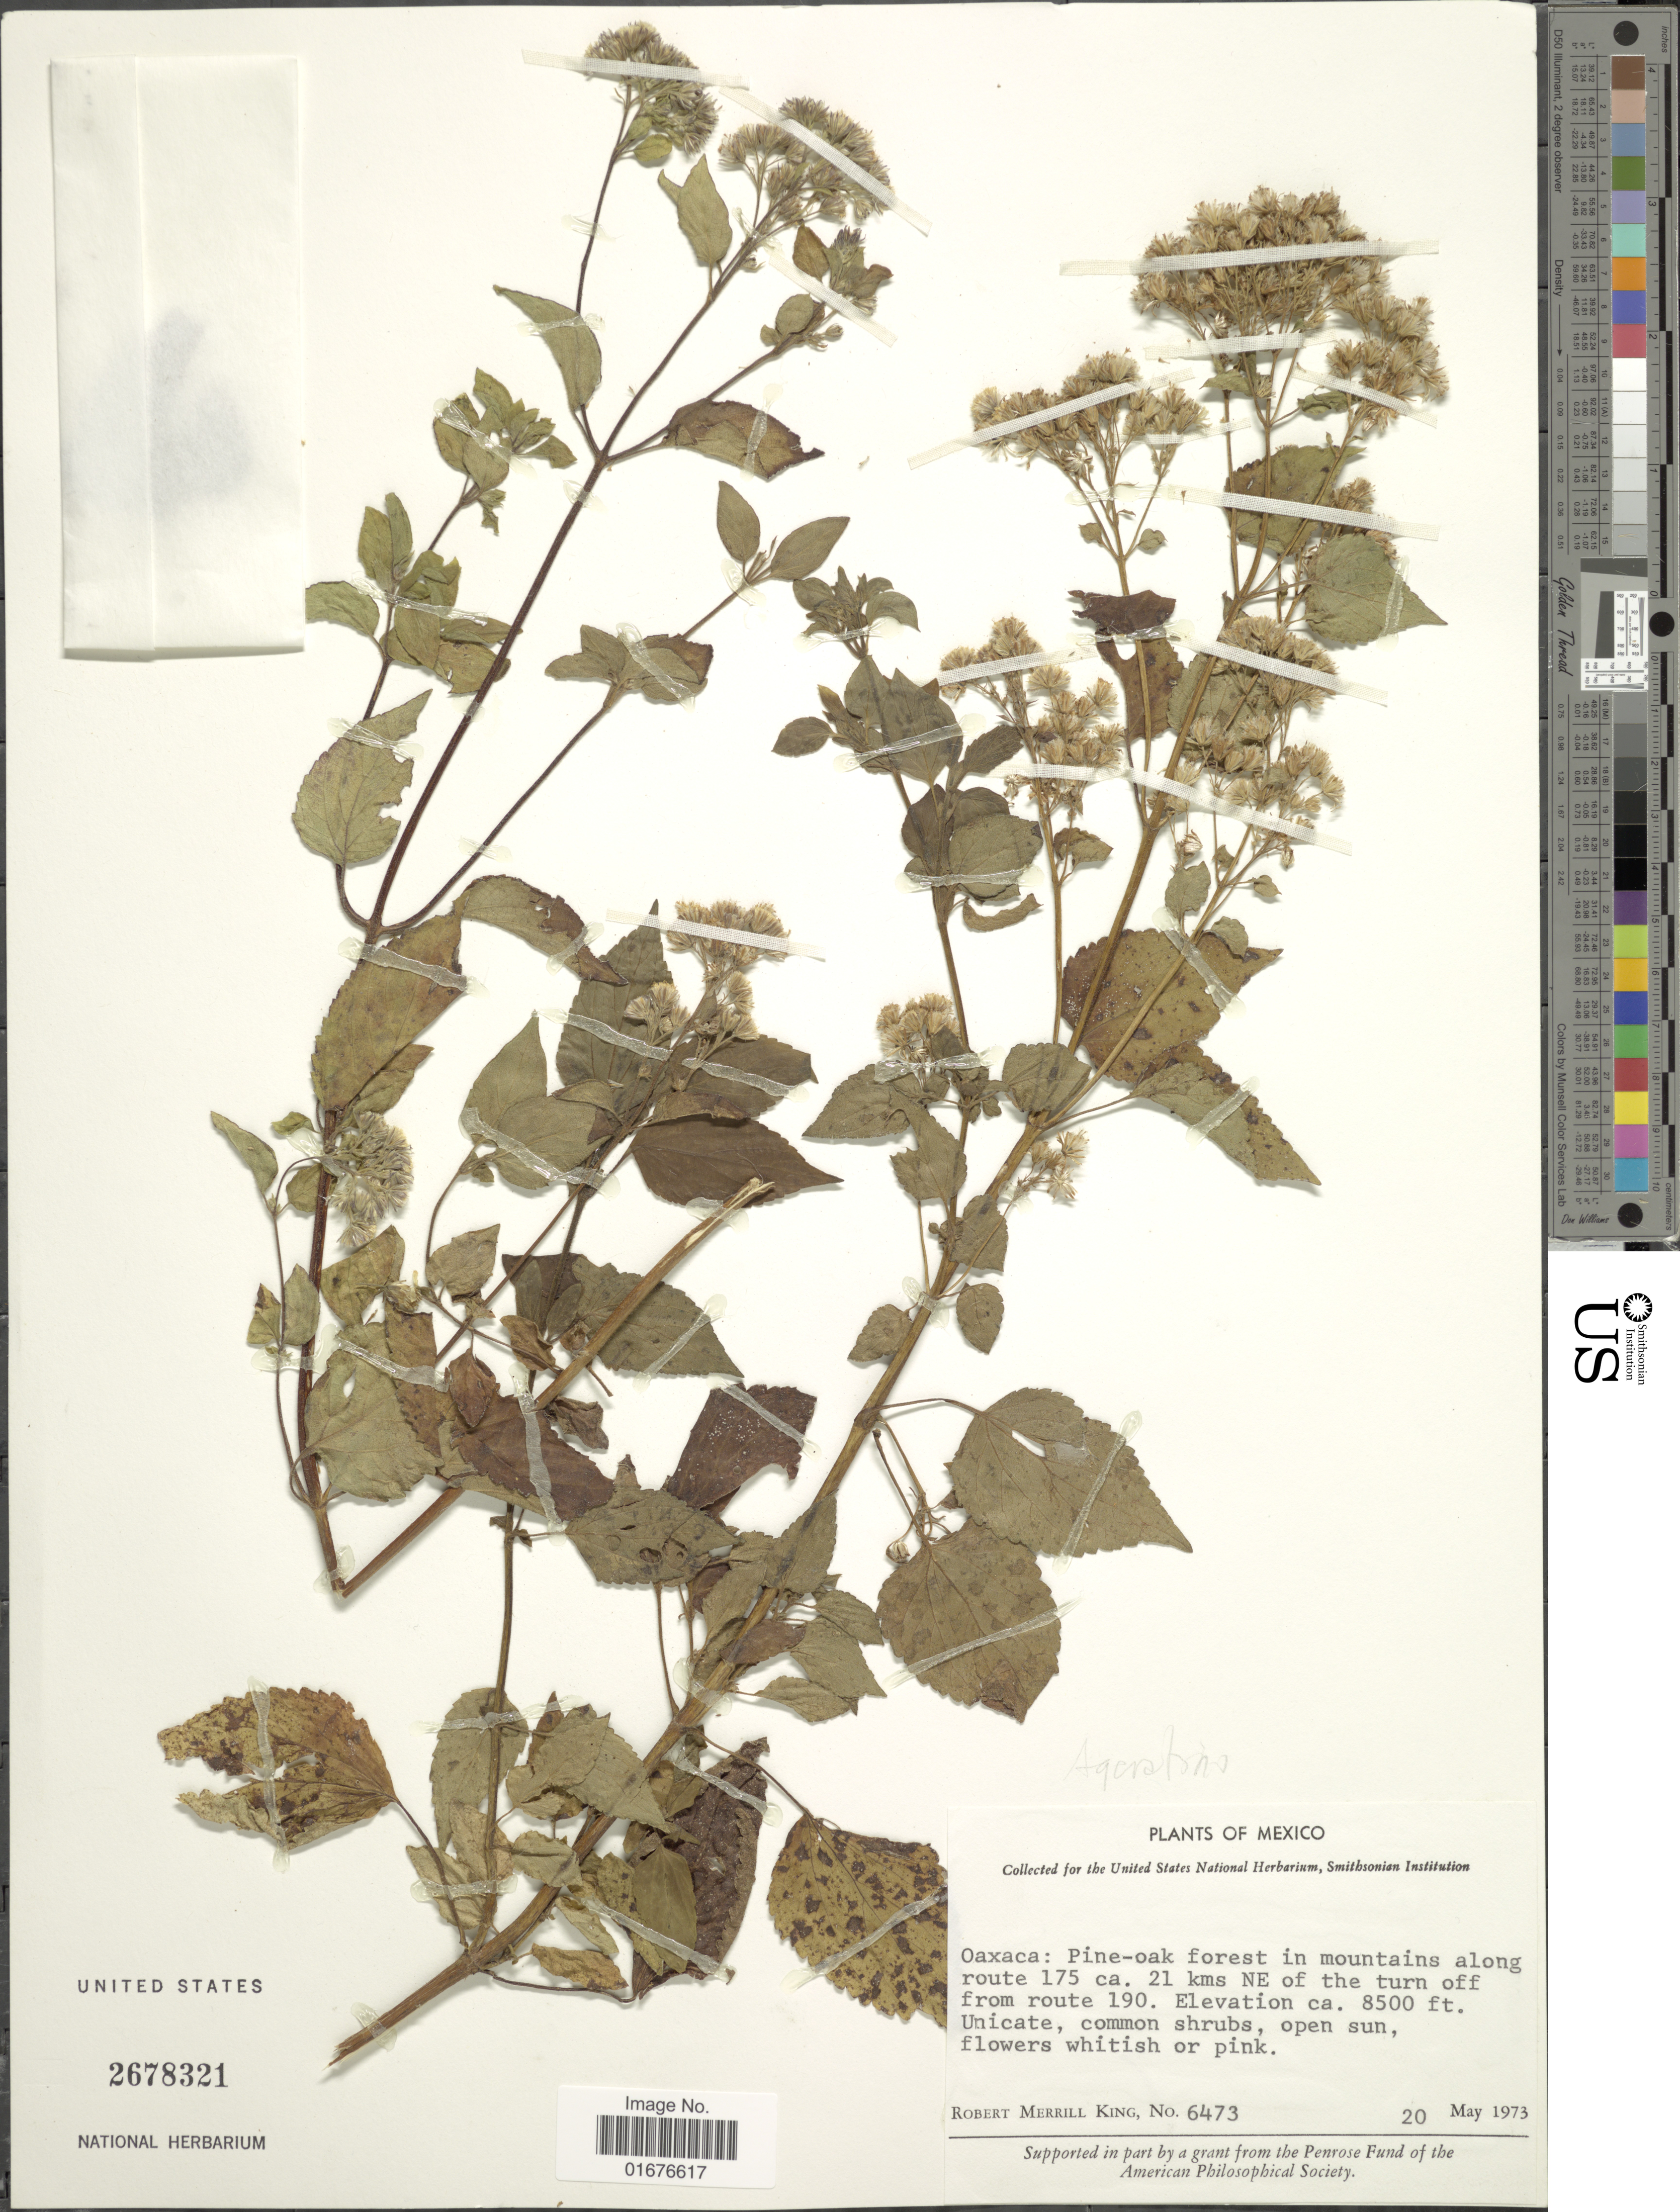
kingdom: Plantae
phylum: Tracheophyta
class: Magnoliopsida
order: Asterales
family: Asteraceae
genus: Ageratina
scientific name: Ageratina pichinchensis var. bustamenta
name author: (DC.) R.M. King & H. Rob.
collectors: R. M. King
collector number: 6473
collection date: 1973-05-20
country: Mexico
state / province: Oaxaca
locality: Pine-oak forest in mountains along route 175 ca. 21 kms NE of the turn off from route 190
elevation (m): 2591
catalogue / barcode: US 2678321